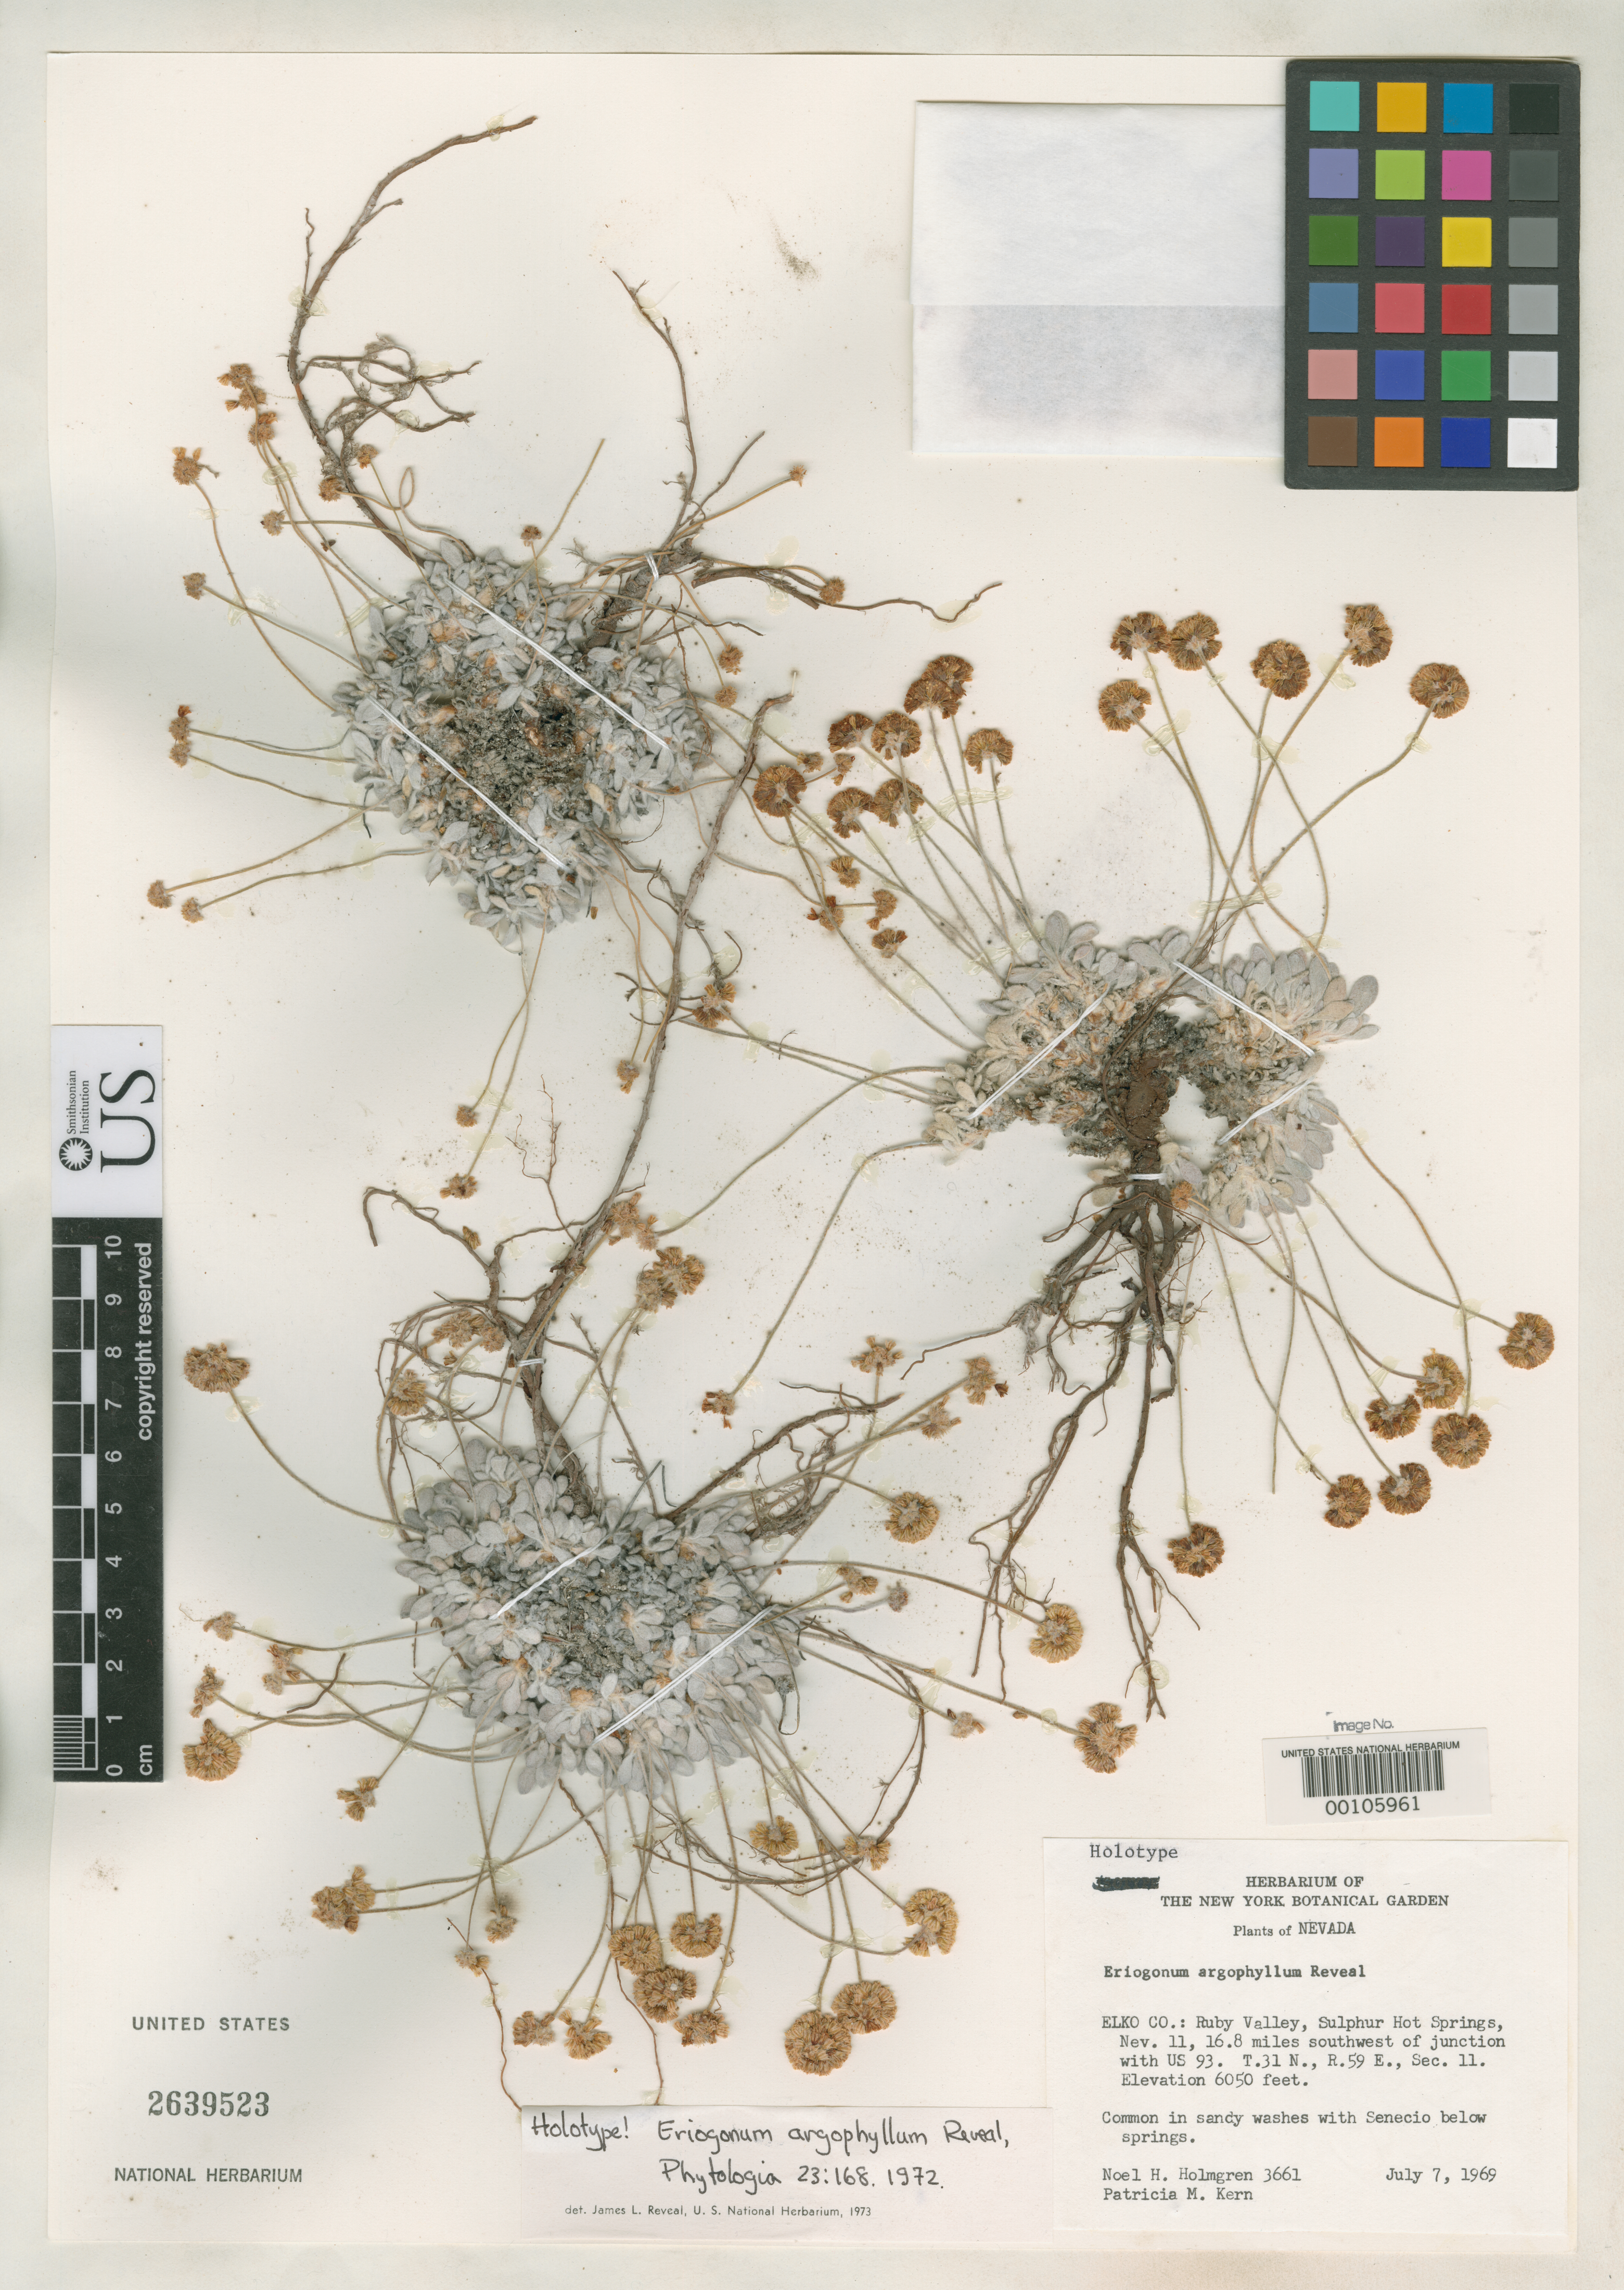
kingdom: Plantae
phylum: Tracheophyta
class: Magnoliopsida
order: Caryophyllales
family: Polygonaceae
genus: Eriogonum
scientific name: Eriogonum argophyllum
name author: Reveal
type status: Holotype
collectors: N. H. Holmgren & P. M. Kern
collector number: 3661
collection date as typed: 07 Jul 1969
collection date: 1969-07-07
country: United States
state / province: Nevada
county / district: Elko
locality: Ruby Valley, Suphur Hot Springs.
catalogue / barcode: US 2639523